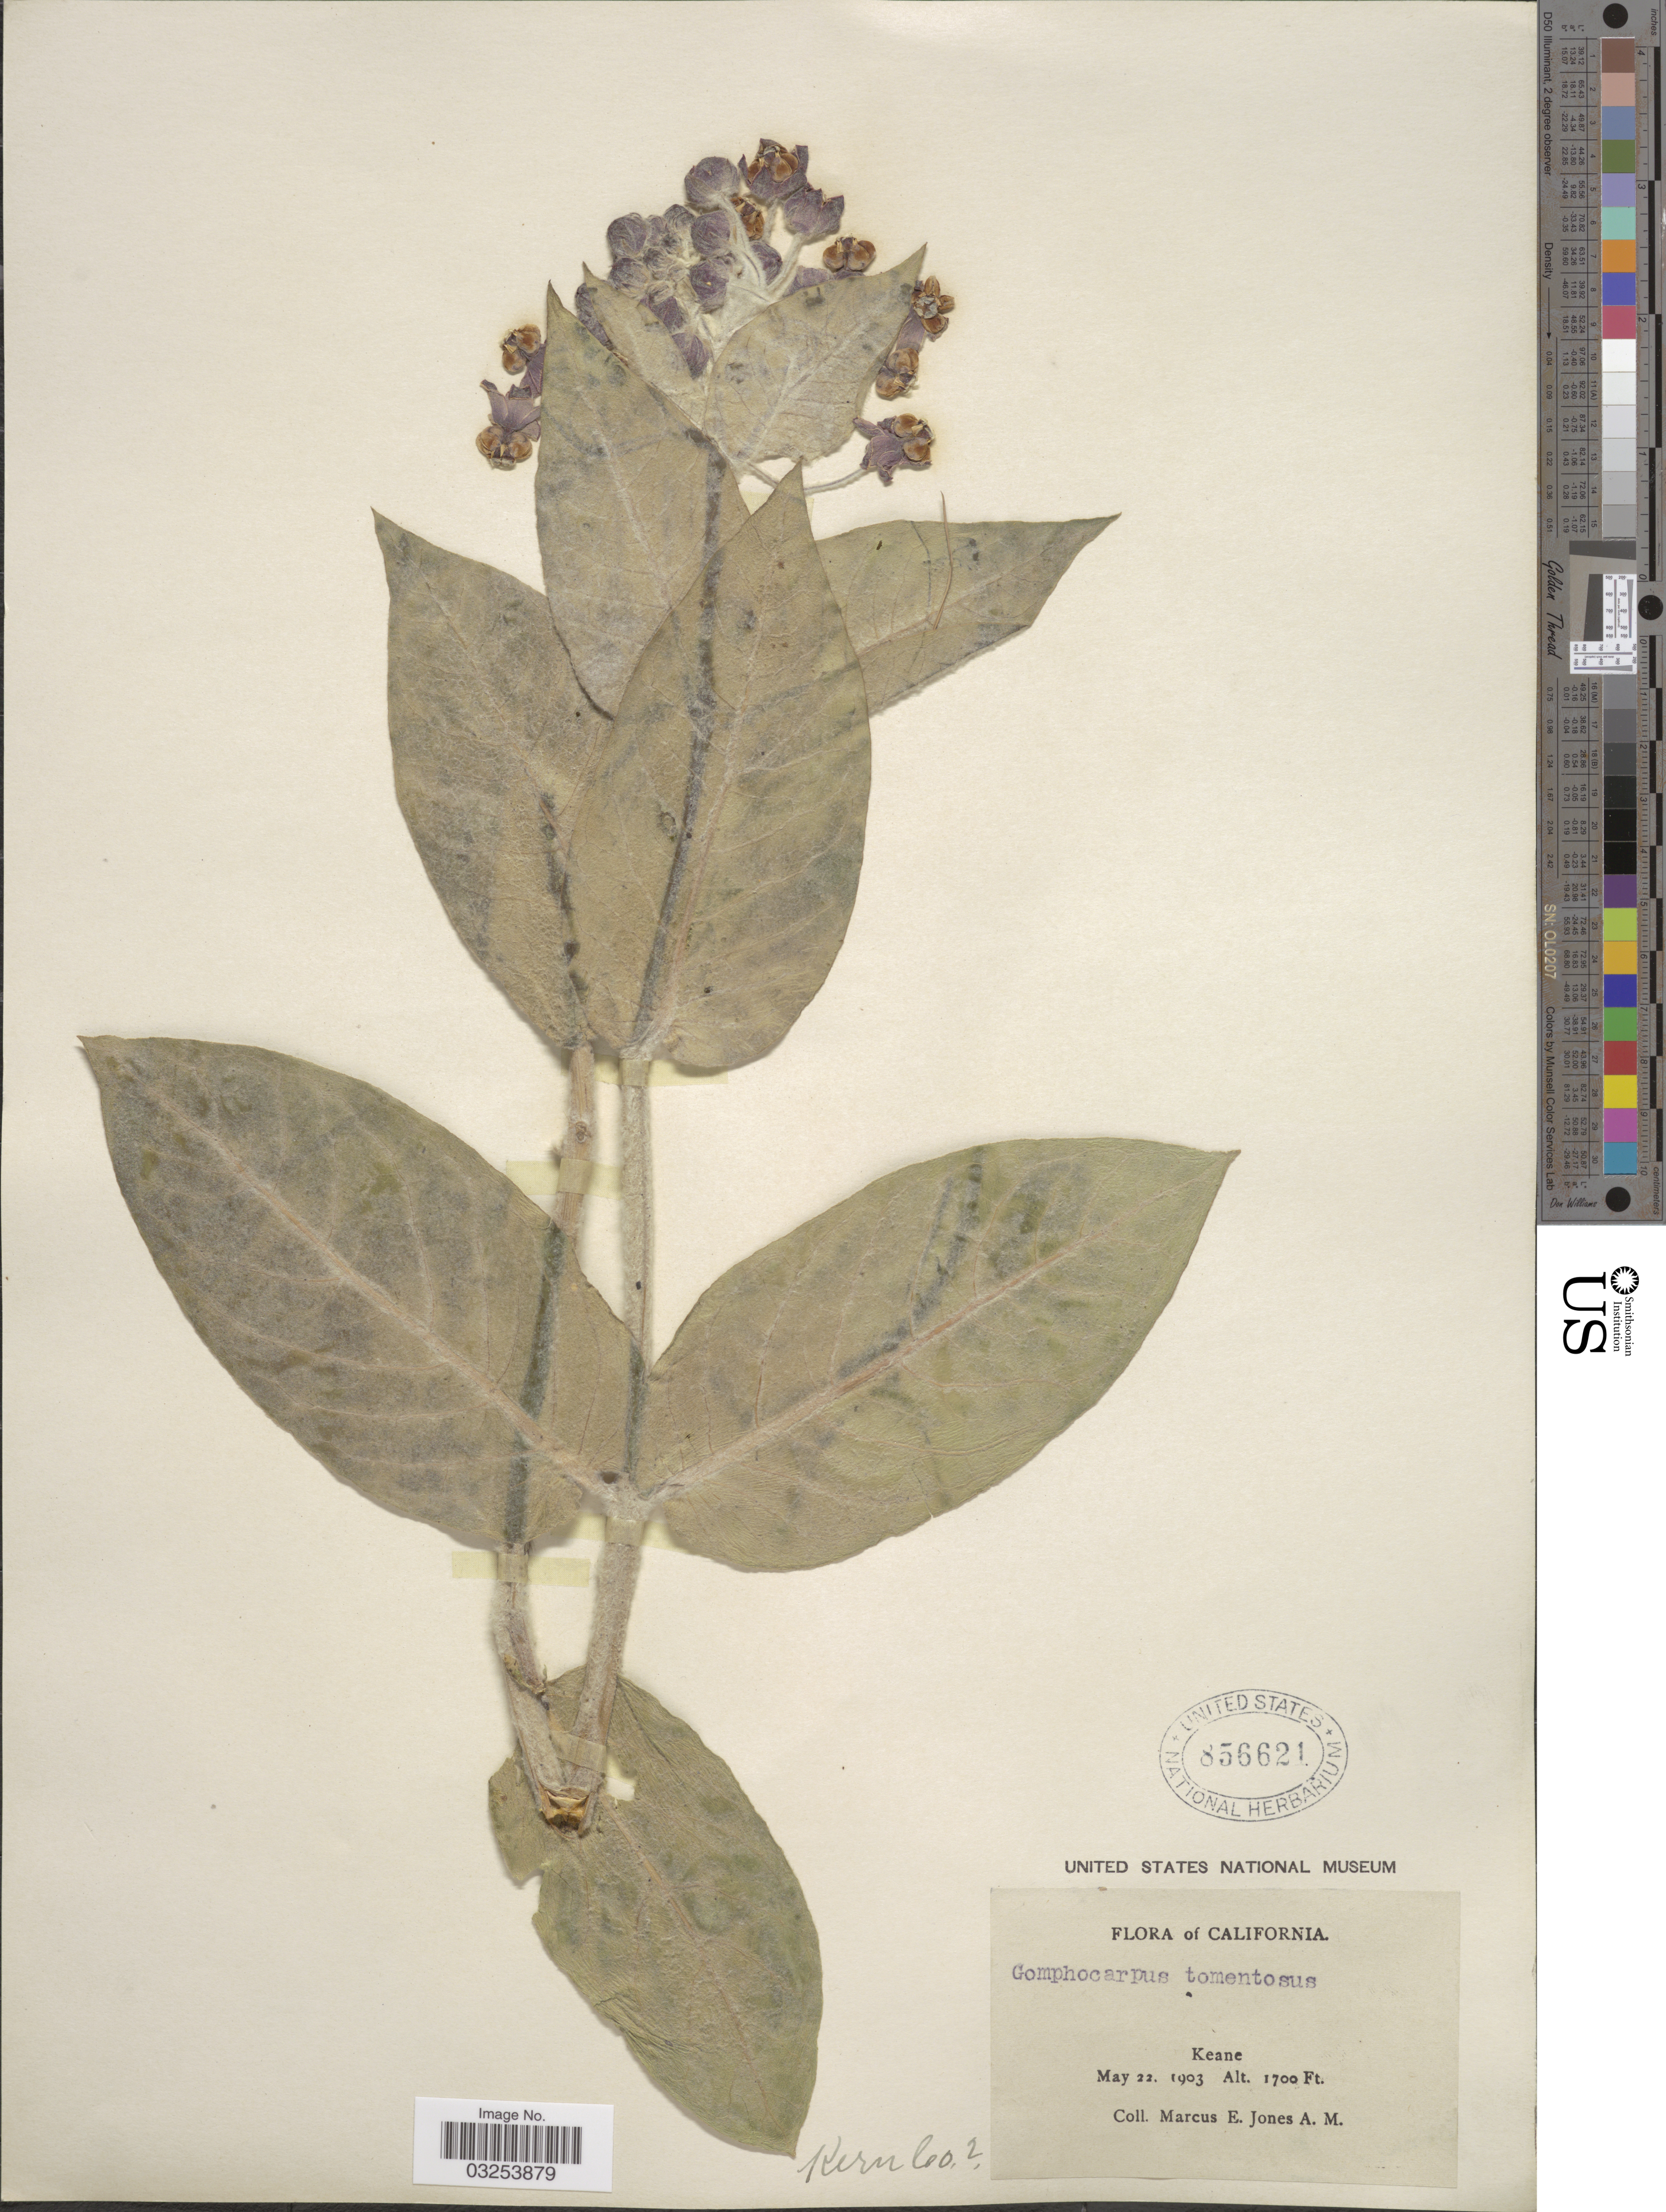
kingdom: Plantae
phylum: Tracheophyta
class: Magnoliopsida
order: Gentianales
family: Apocynaceae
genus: Asclepias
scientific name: Asclepias californica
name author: Greene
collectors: M. E. Jones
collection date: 1903-05-22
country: United States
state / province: California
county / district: Kern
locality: Keane. Kern Co.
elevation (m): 518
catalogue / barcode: US 856621